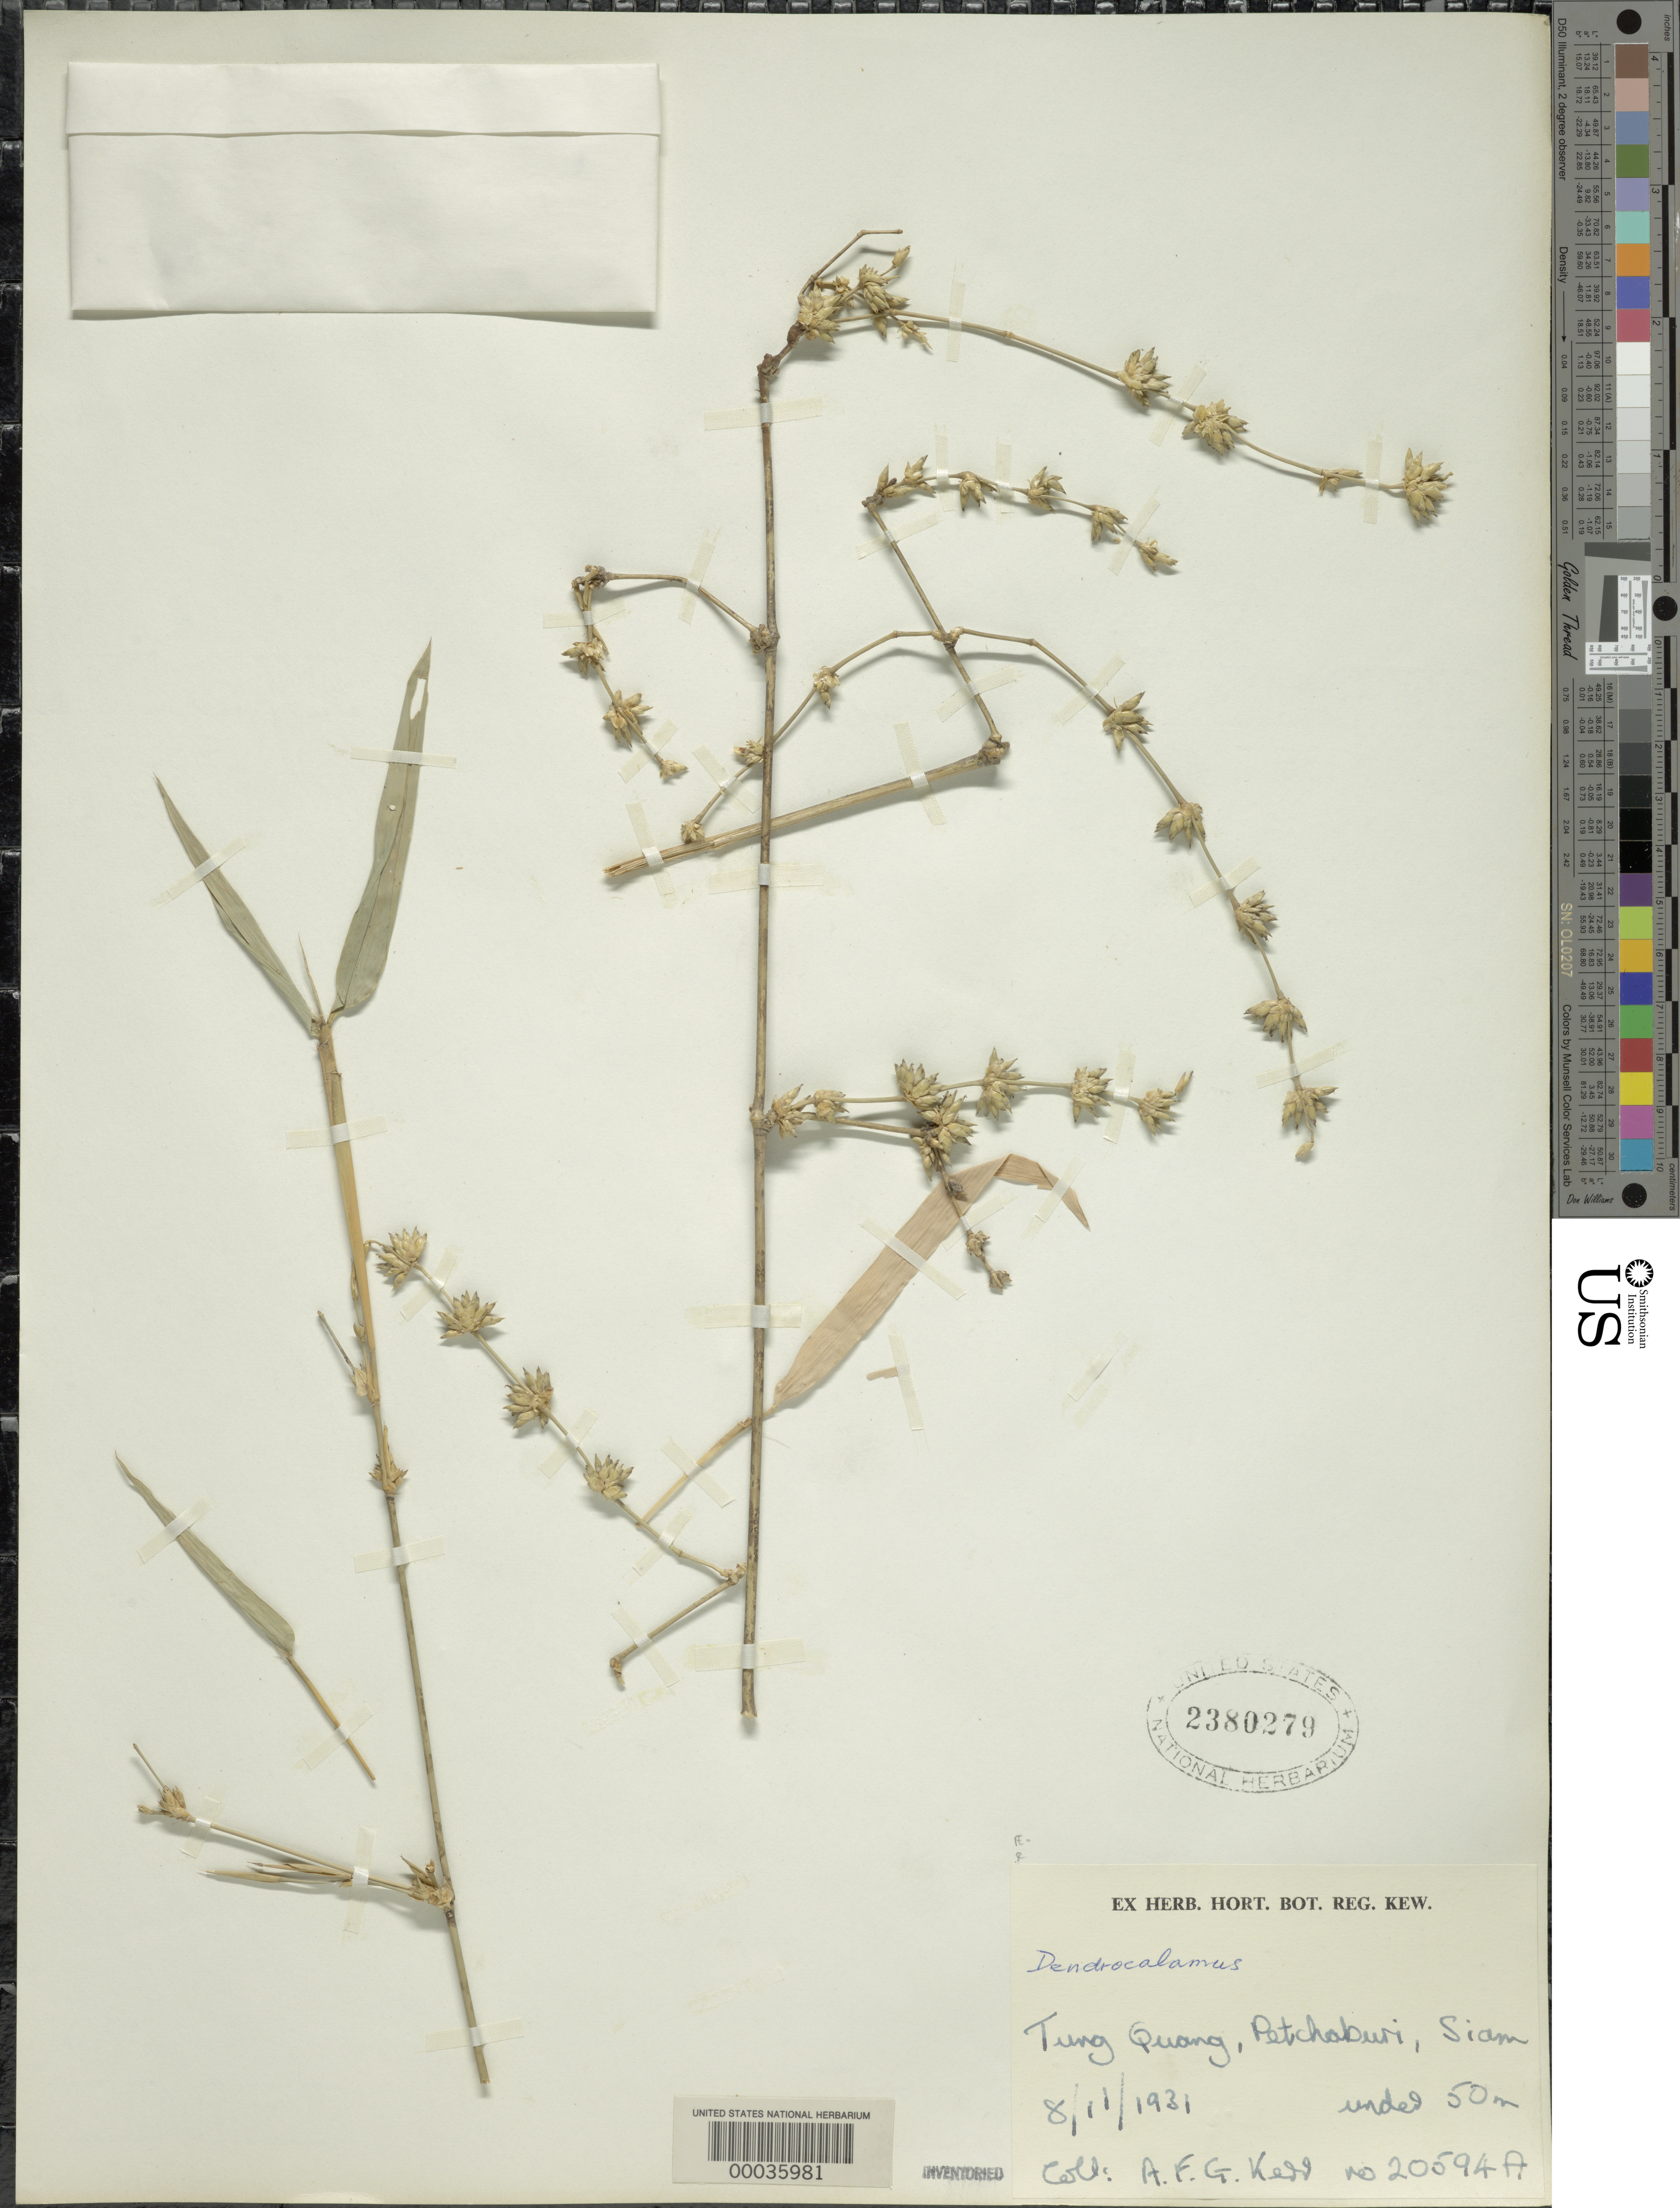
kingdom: Plantae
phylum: Tracheophyta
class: Liliopsida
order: Poales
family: Poaceae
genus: Dendrocalamus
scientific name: Dendrocalamus sp.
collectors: A. F. G. Kerr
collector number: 20594 A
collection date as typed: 11 Aug 1931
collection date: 1931-08-11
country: Thailand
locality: Tung quang, petchaburi, siam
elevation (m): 50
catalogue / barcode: US 2380279